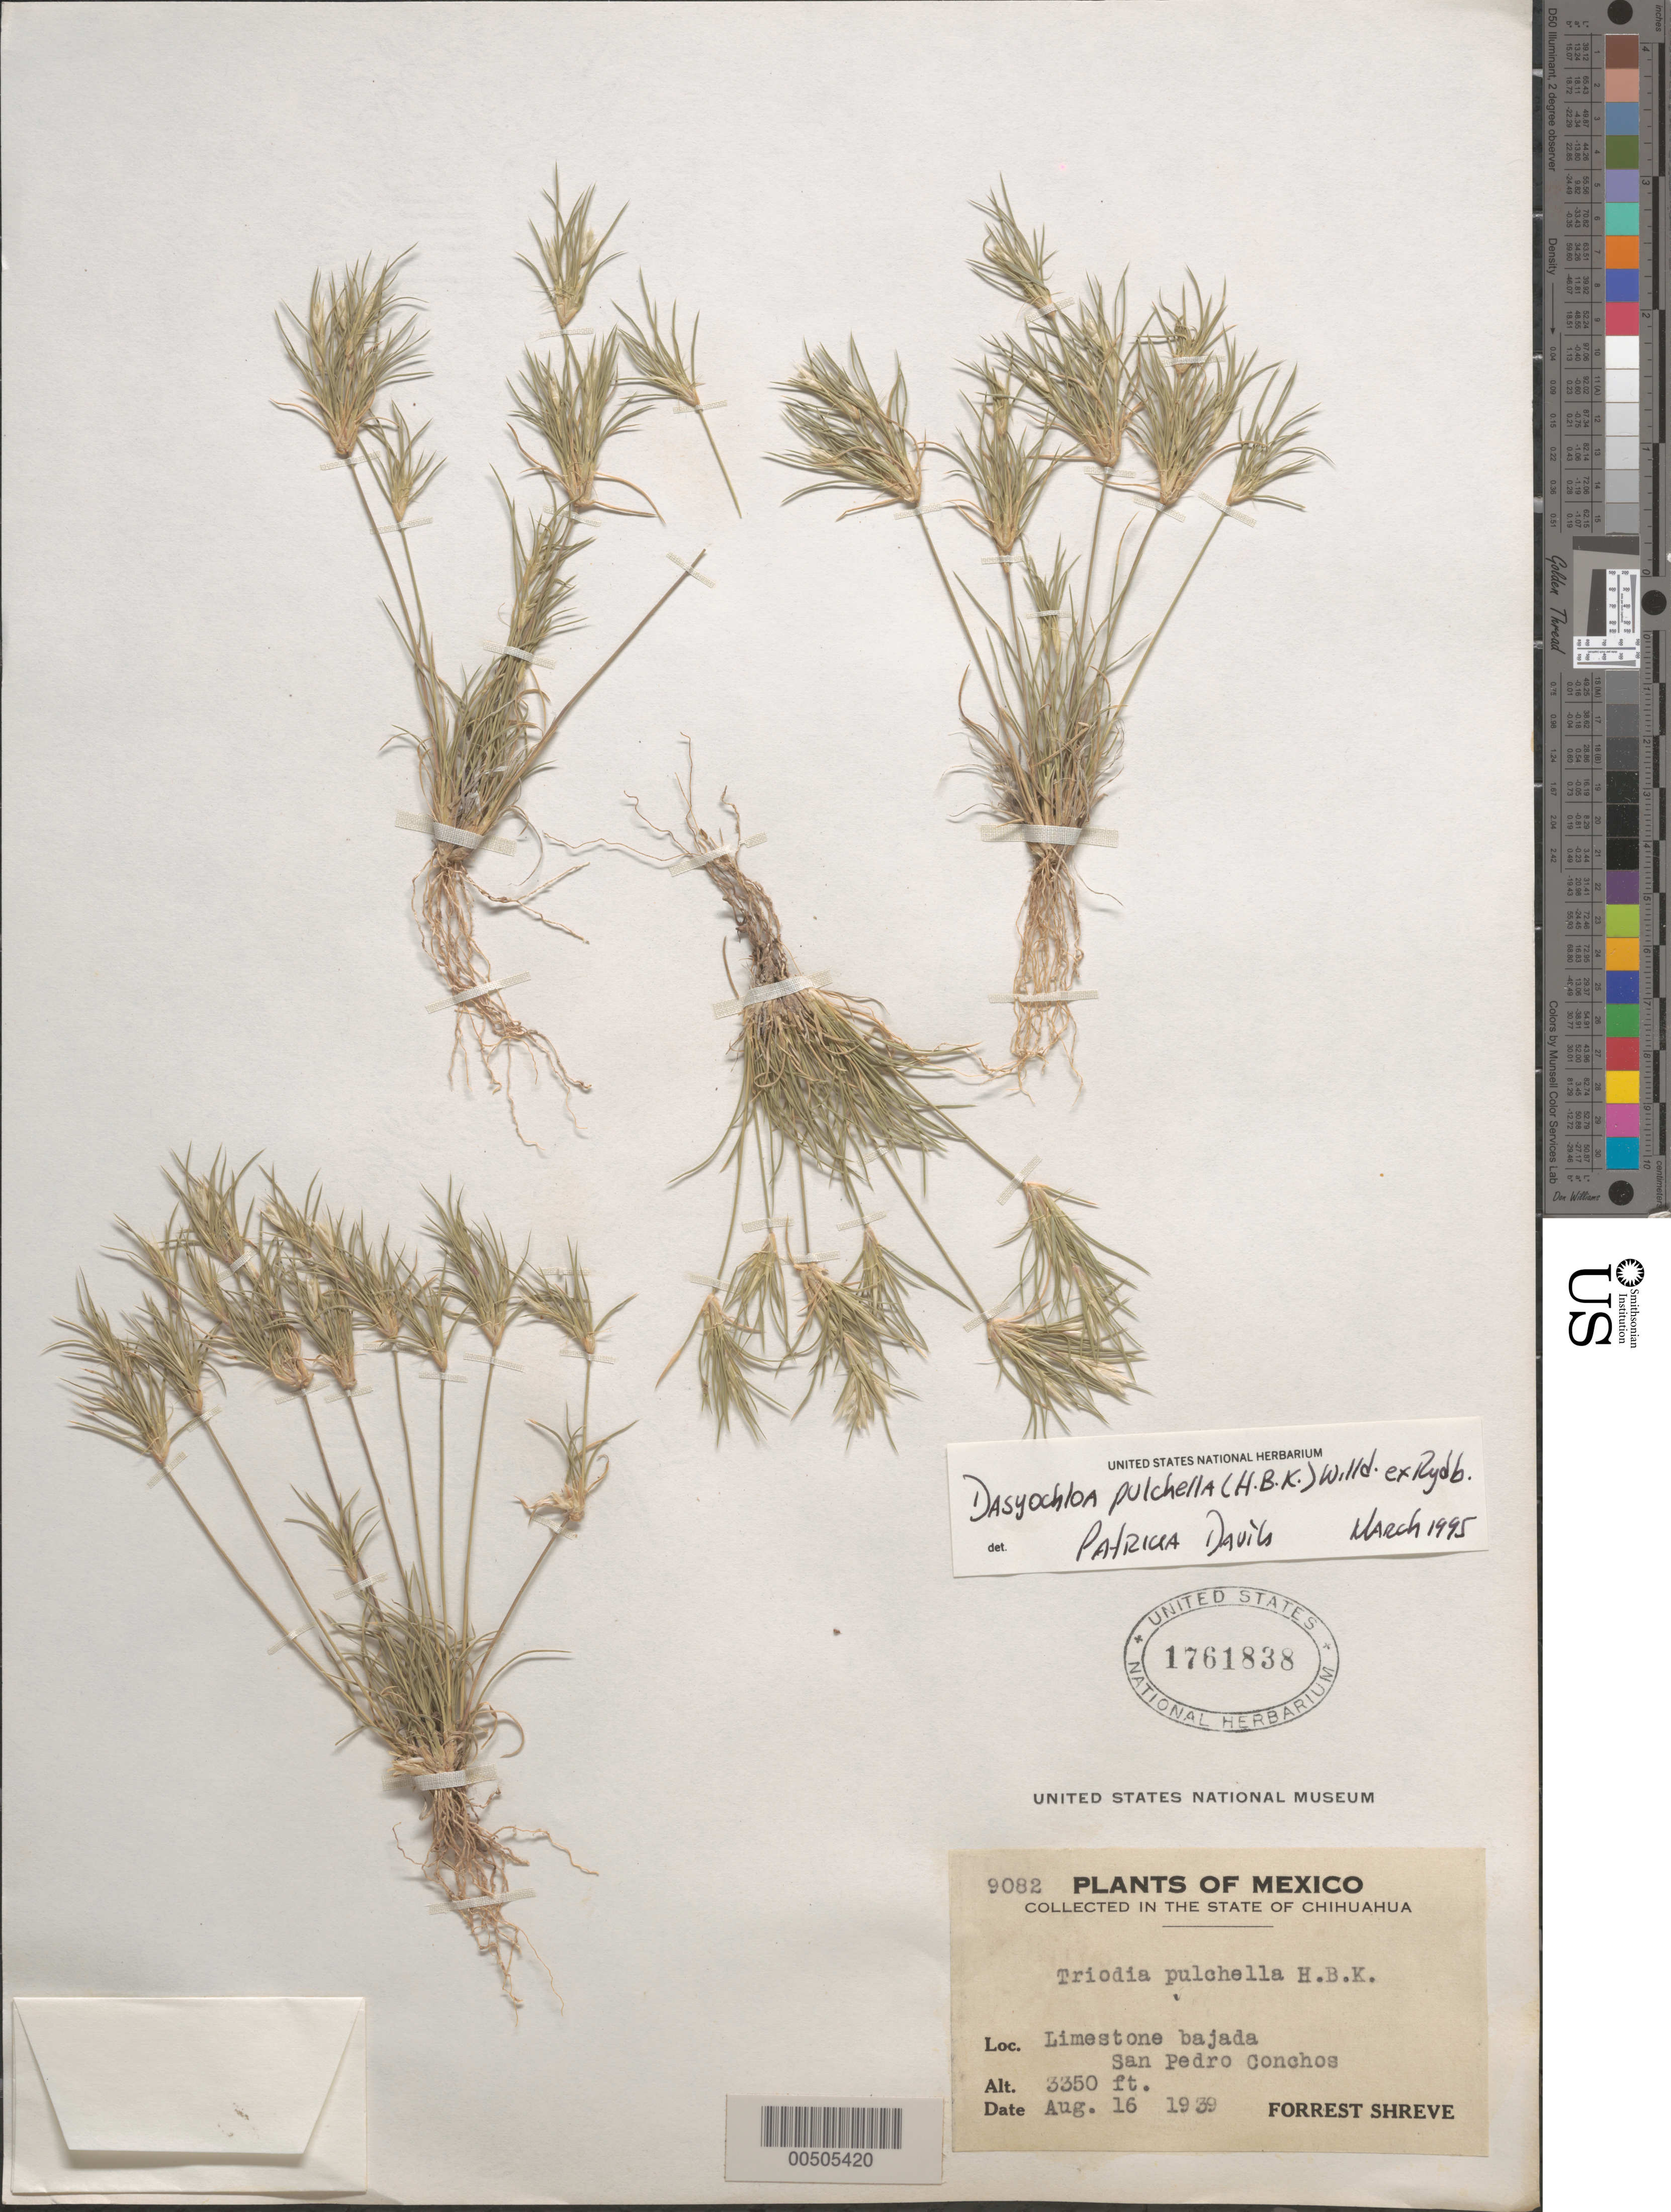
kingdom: Plantae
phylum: Tracheophyta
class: Liliopsida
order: Poales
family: Poaceae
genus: Dasyochloa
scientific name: Dasyochloa pulchella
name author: (Kunth) Willd. ex Rydb.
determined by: Dávila, P. D.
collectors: F. Shreve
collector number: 9082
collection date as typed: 16 Aug 1939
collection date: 1939-08-16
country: Mexico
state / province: Chihuahua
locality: San Pedro Conchos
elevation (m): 1021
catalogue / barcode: US 1761838